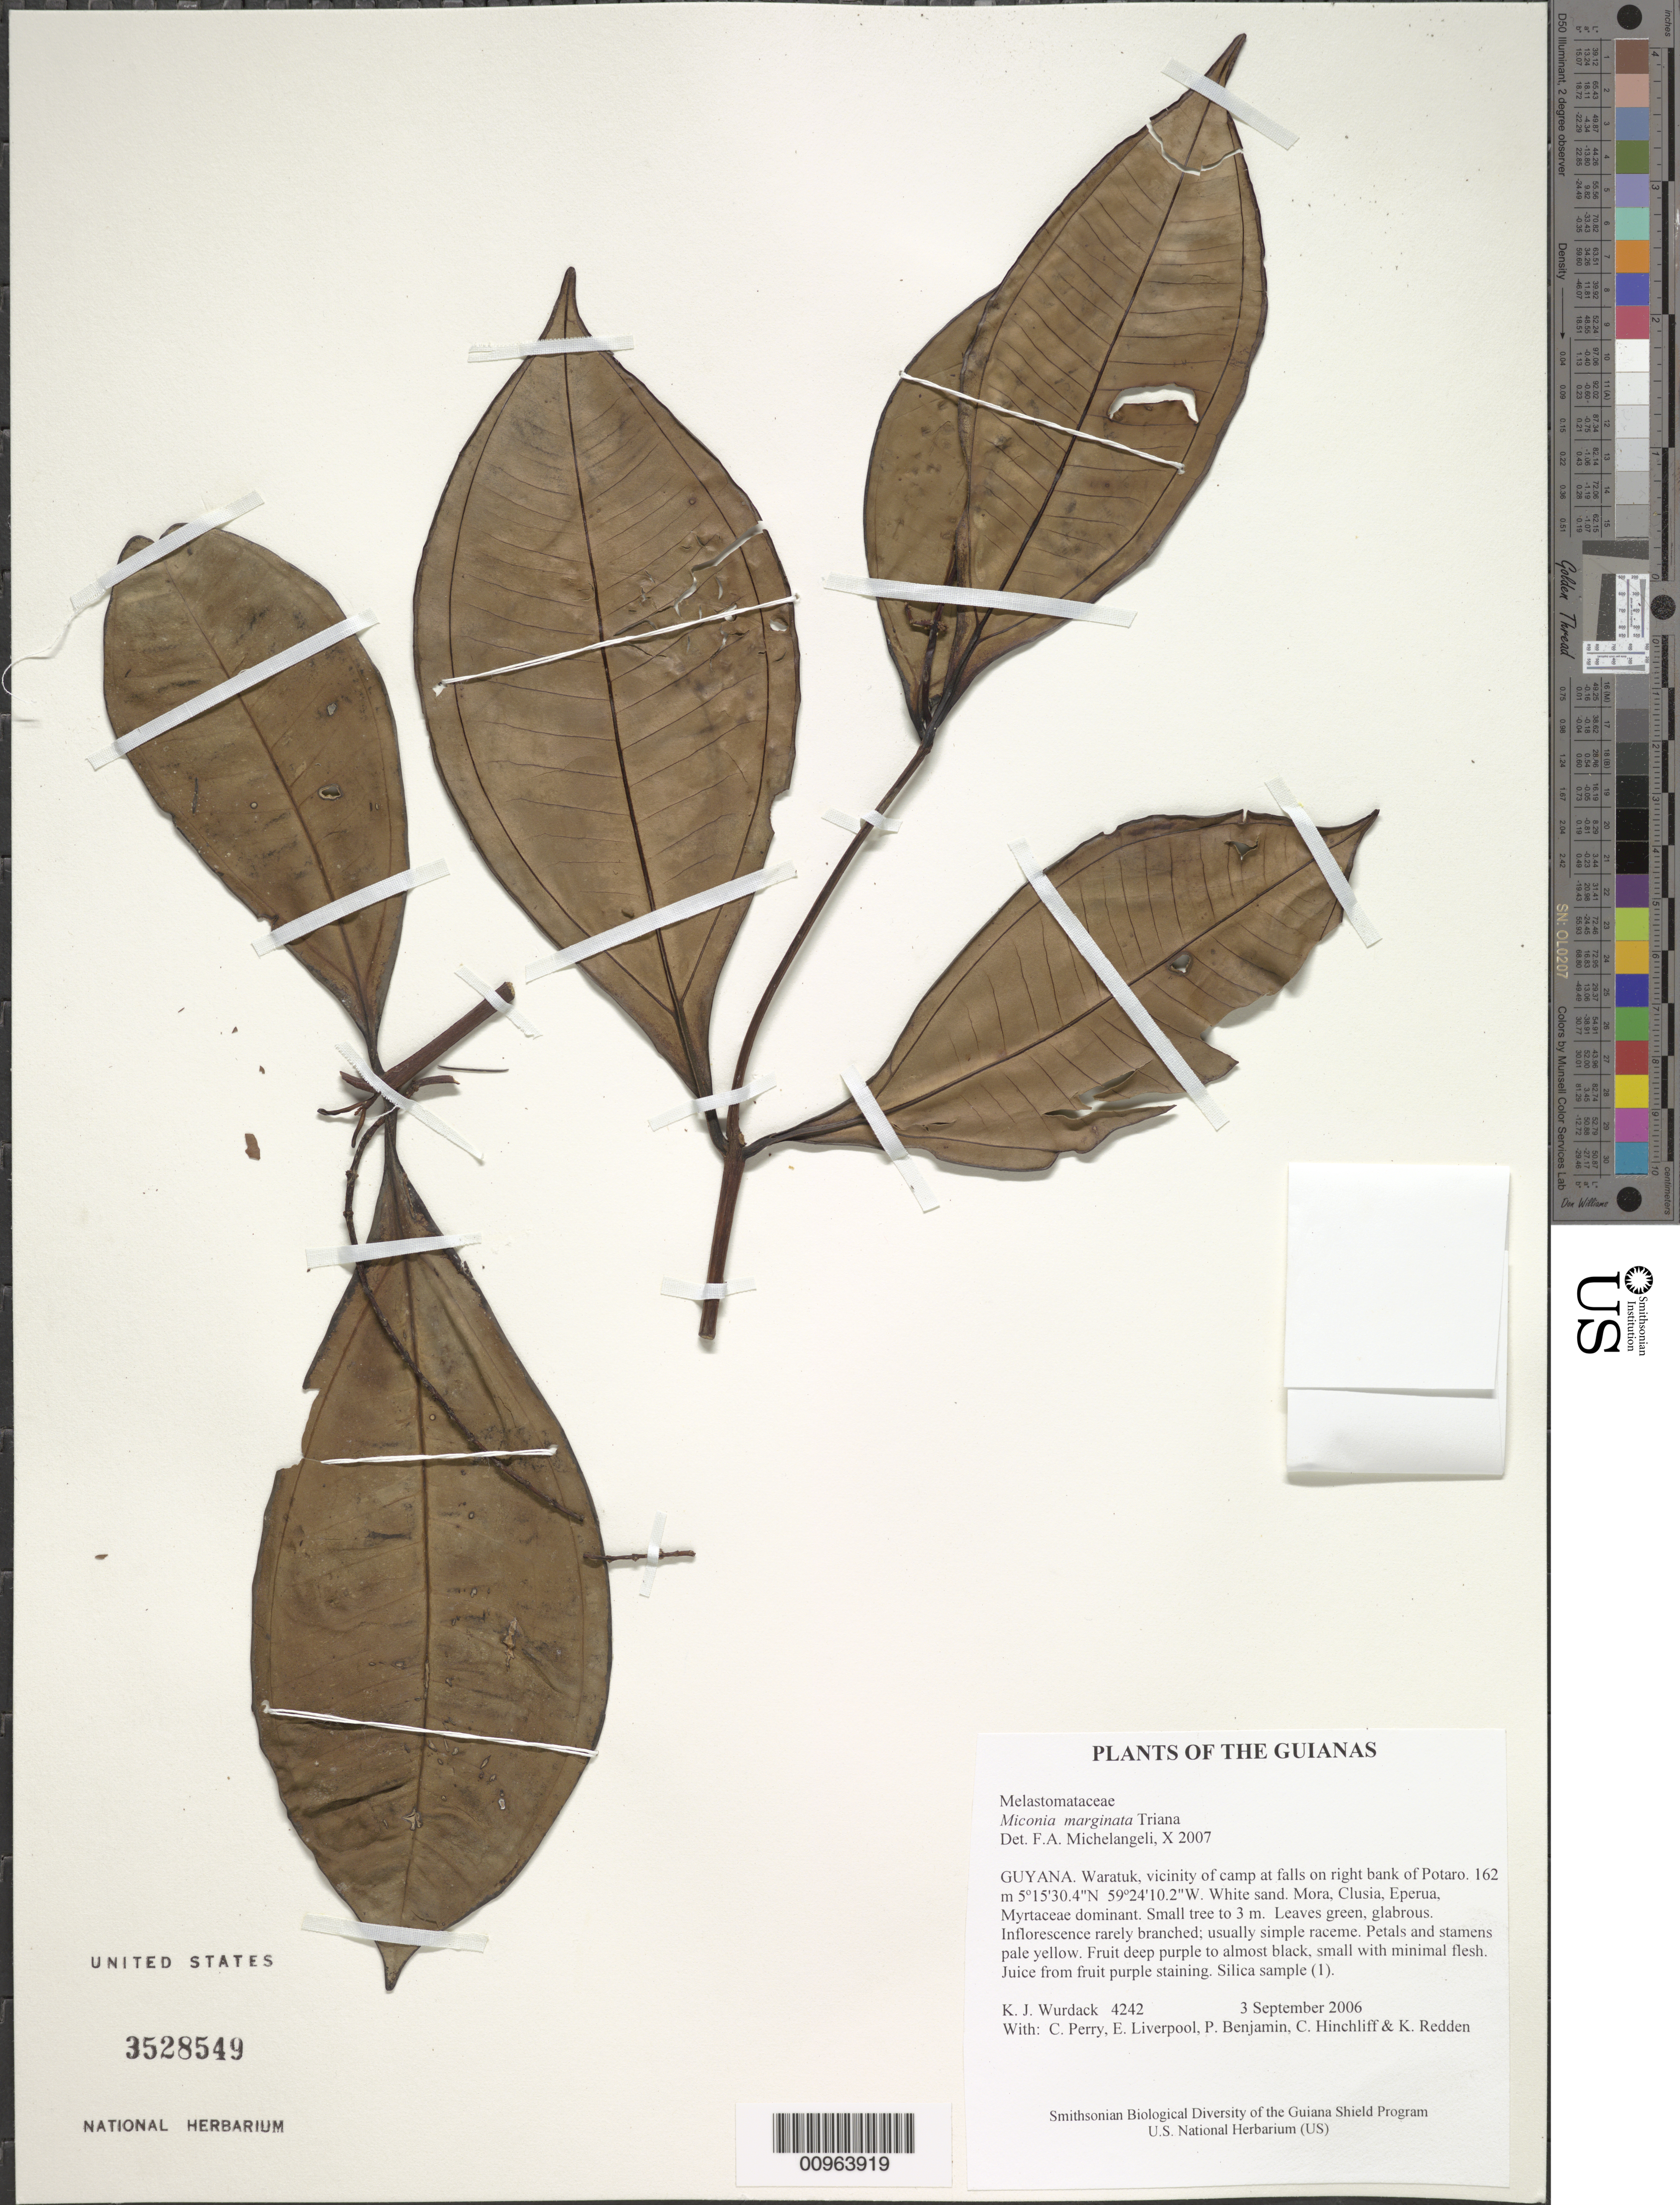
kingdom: Plantae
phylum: Tracheophyta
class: Magnoliopsida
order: Myrtales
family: Melastomataceae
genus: Miconia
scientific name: Miconia marginata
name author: Triana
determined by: Michelangeli, F. A.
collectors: K. Wurdack, C. Perry, E. Liverpool, P. Benjamin, C. E. Hinchliff & K. M. Redden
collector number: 4242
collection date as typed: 3 September 2006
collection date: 2006-09-03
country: Guyana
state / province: Potaro-Siparuni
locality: Waratuk, vicinity of camp at falls on right bank of Potaro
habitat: White sand. Mora, Clusia, Eperua, Myrtaceae dominant.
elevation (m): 162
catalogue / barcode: US 3528549